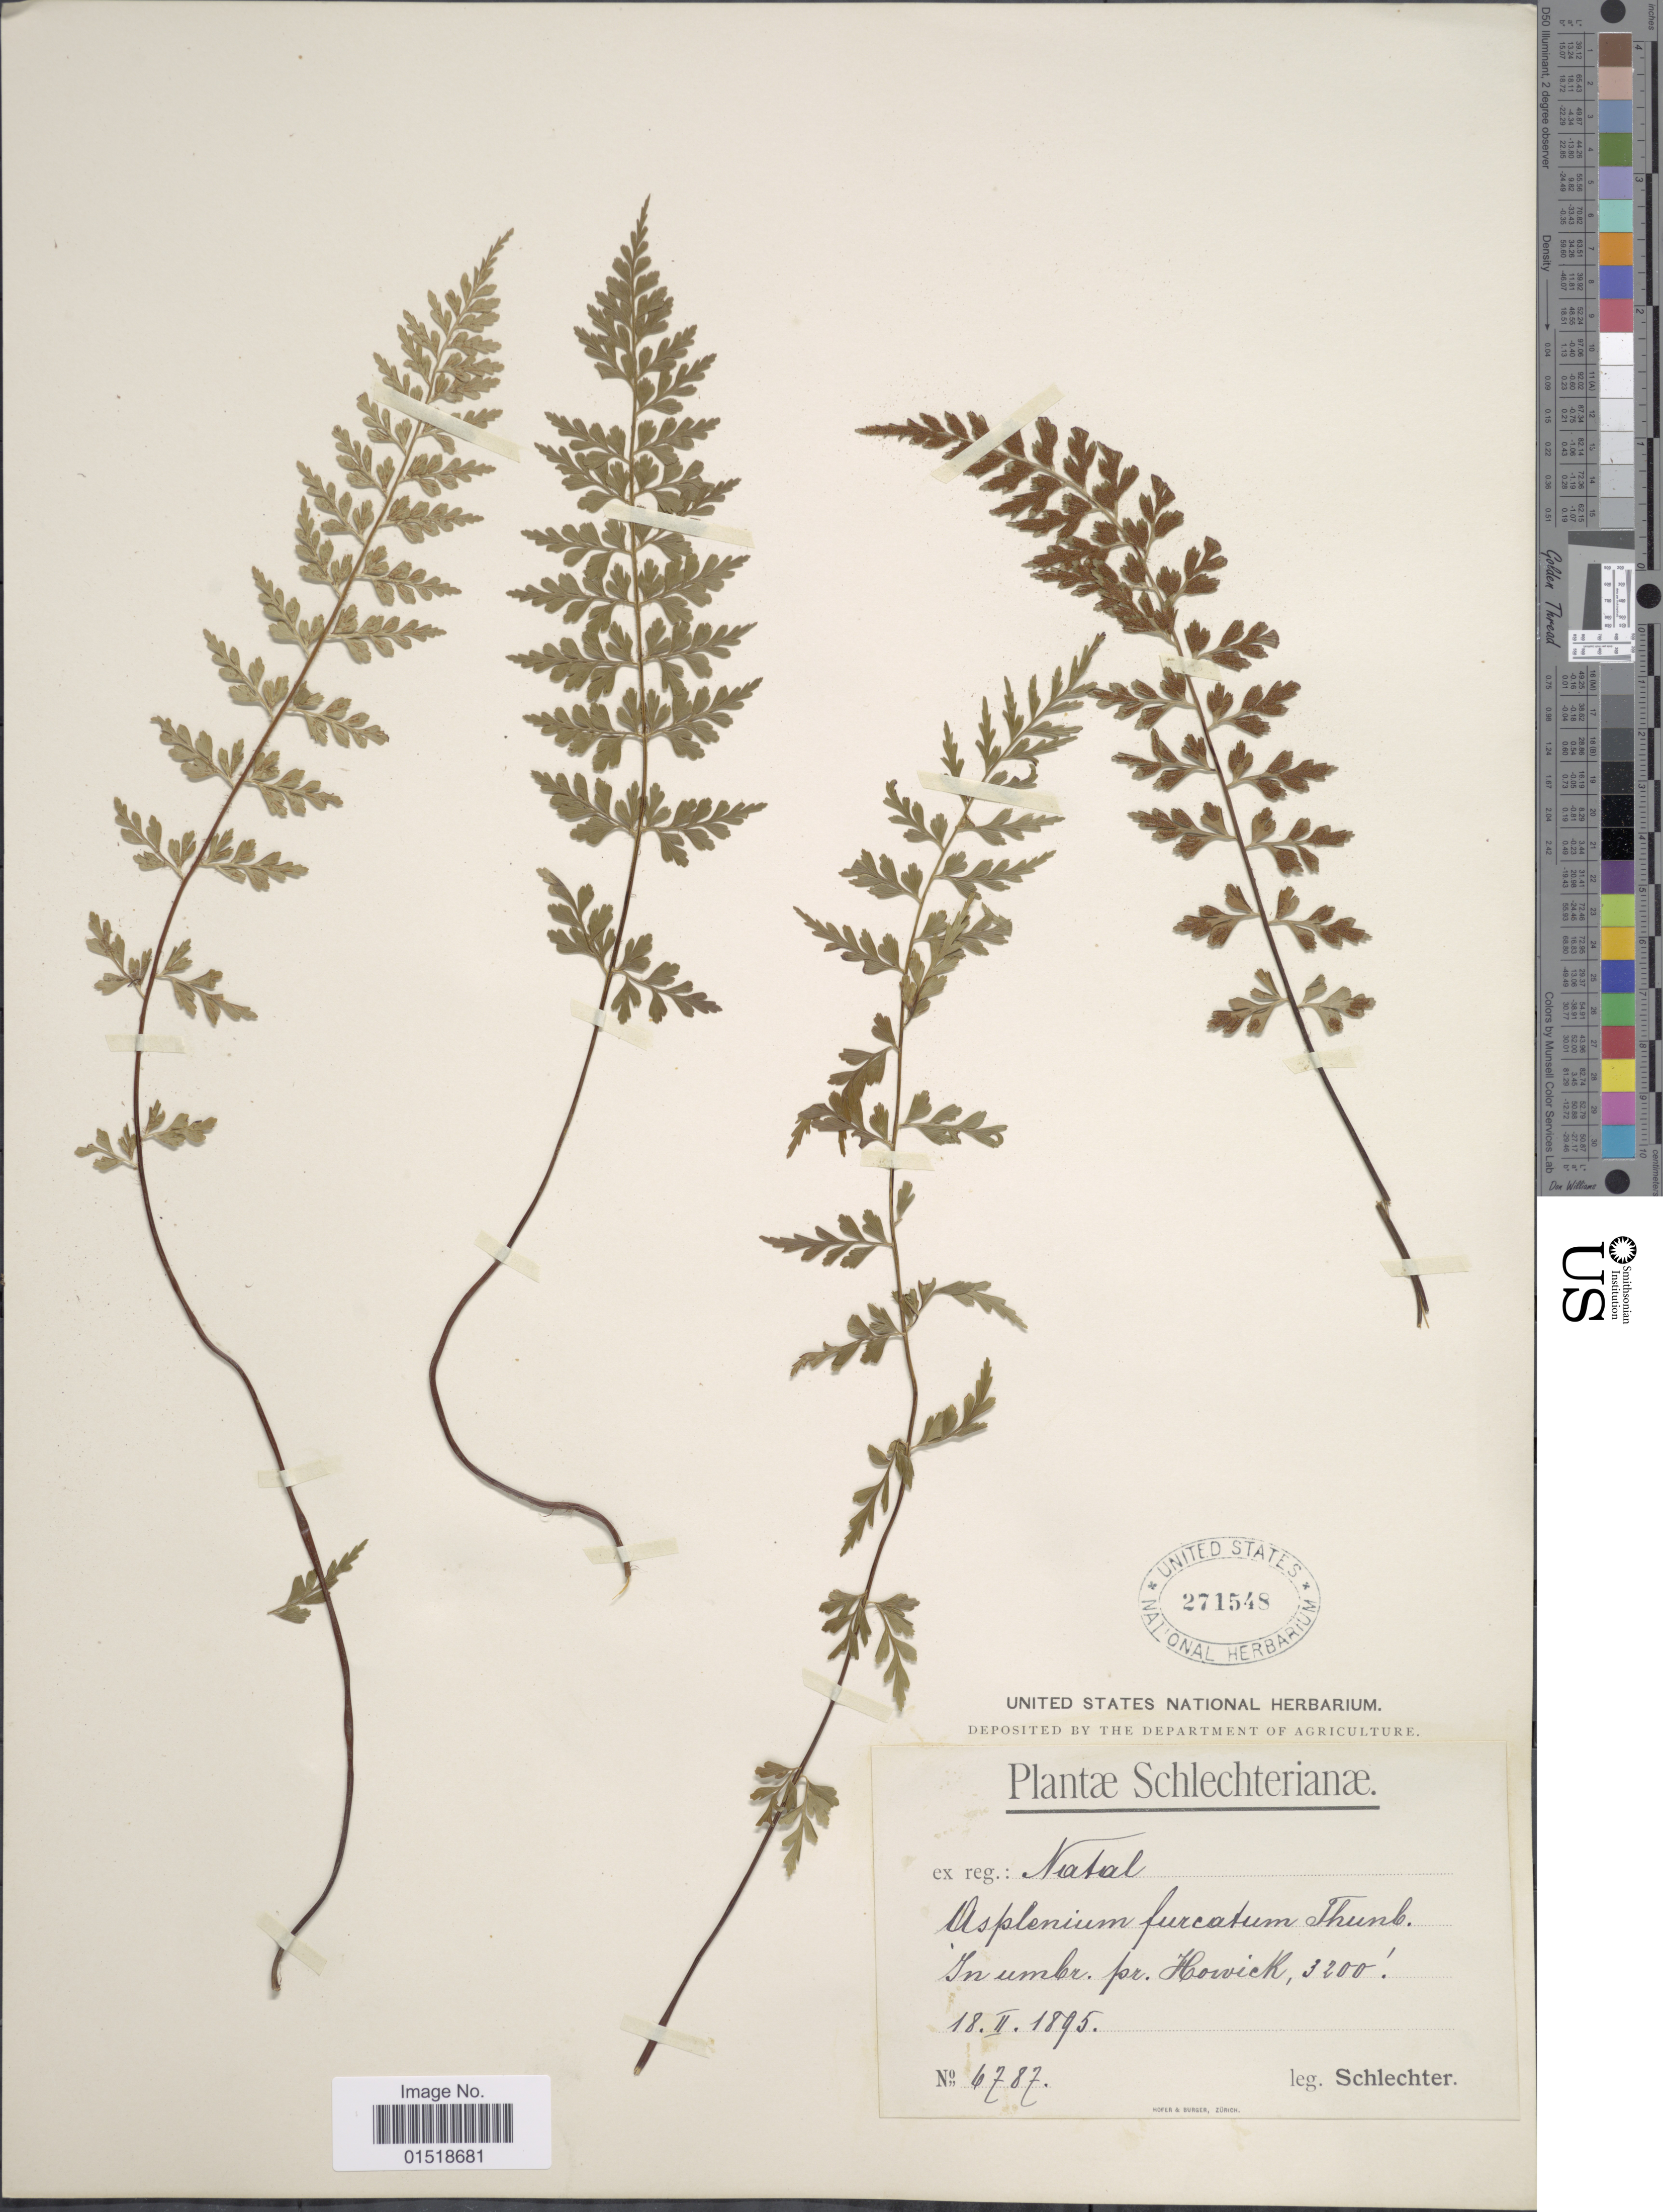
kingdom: Plantae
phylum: Tracheophyta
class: Polypodiopsida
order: Polypodiales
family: Aspleniaceae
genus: Asplenium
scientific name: Asplenium aethiopicum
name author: (Burm. f.) Bech.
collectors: Schlechter, --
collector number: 6787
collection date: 1895-02-18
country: South Africa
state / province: KwaZulu-Natal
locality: Ex reg.: Natal. In umbr. pr. Howick.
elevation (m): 975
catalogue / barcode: US 271548